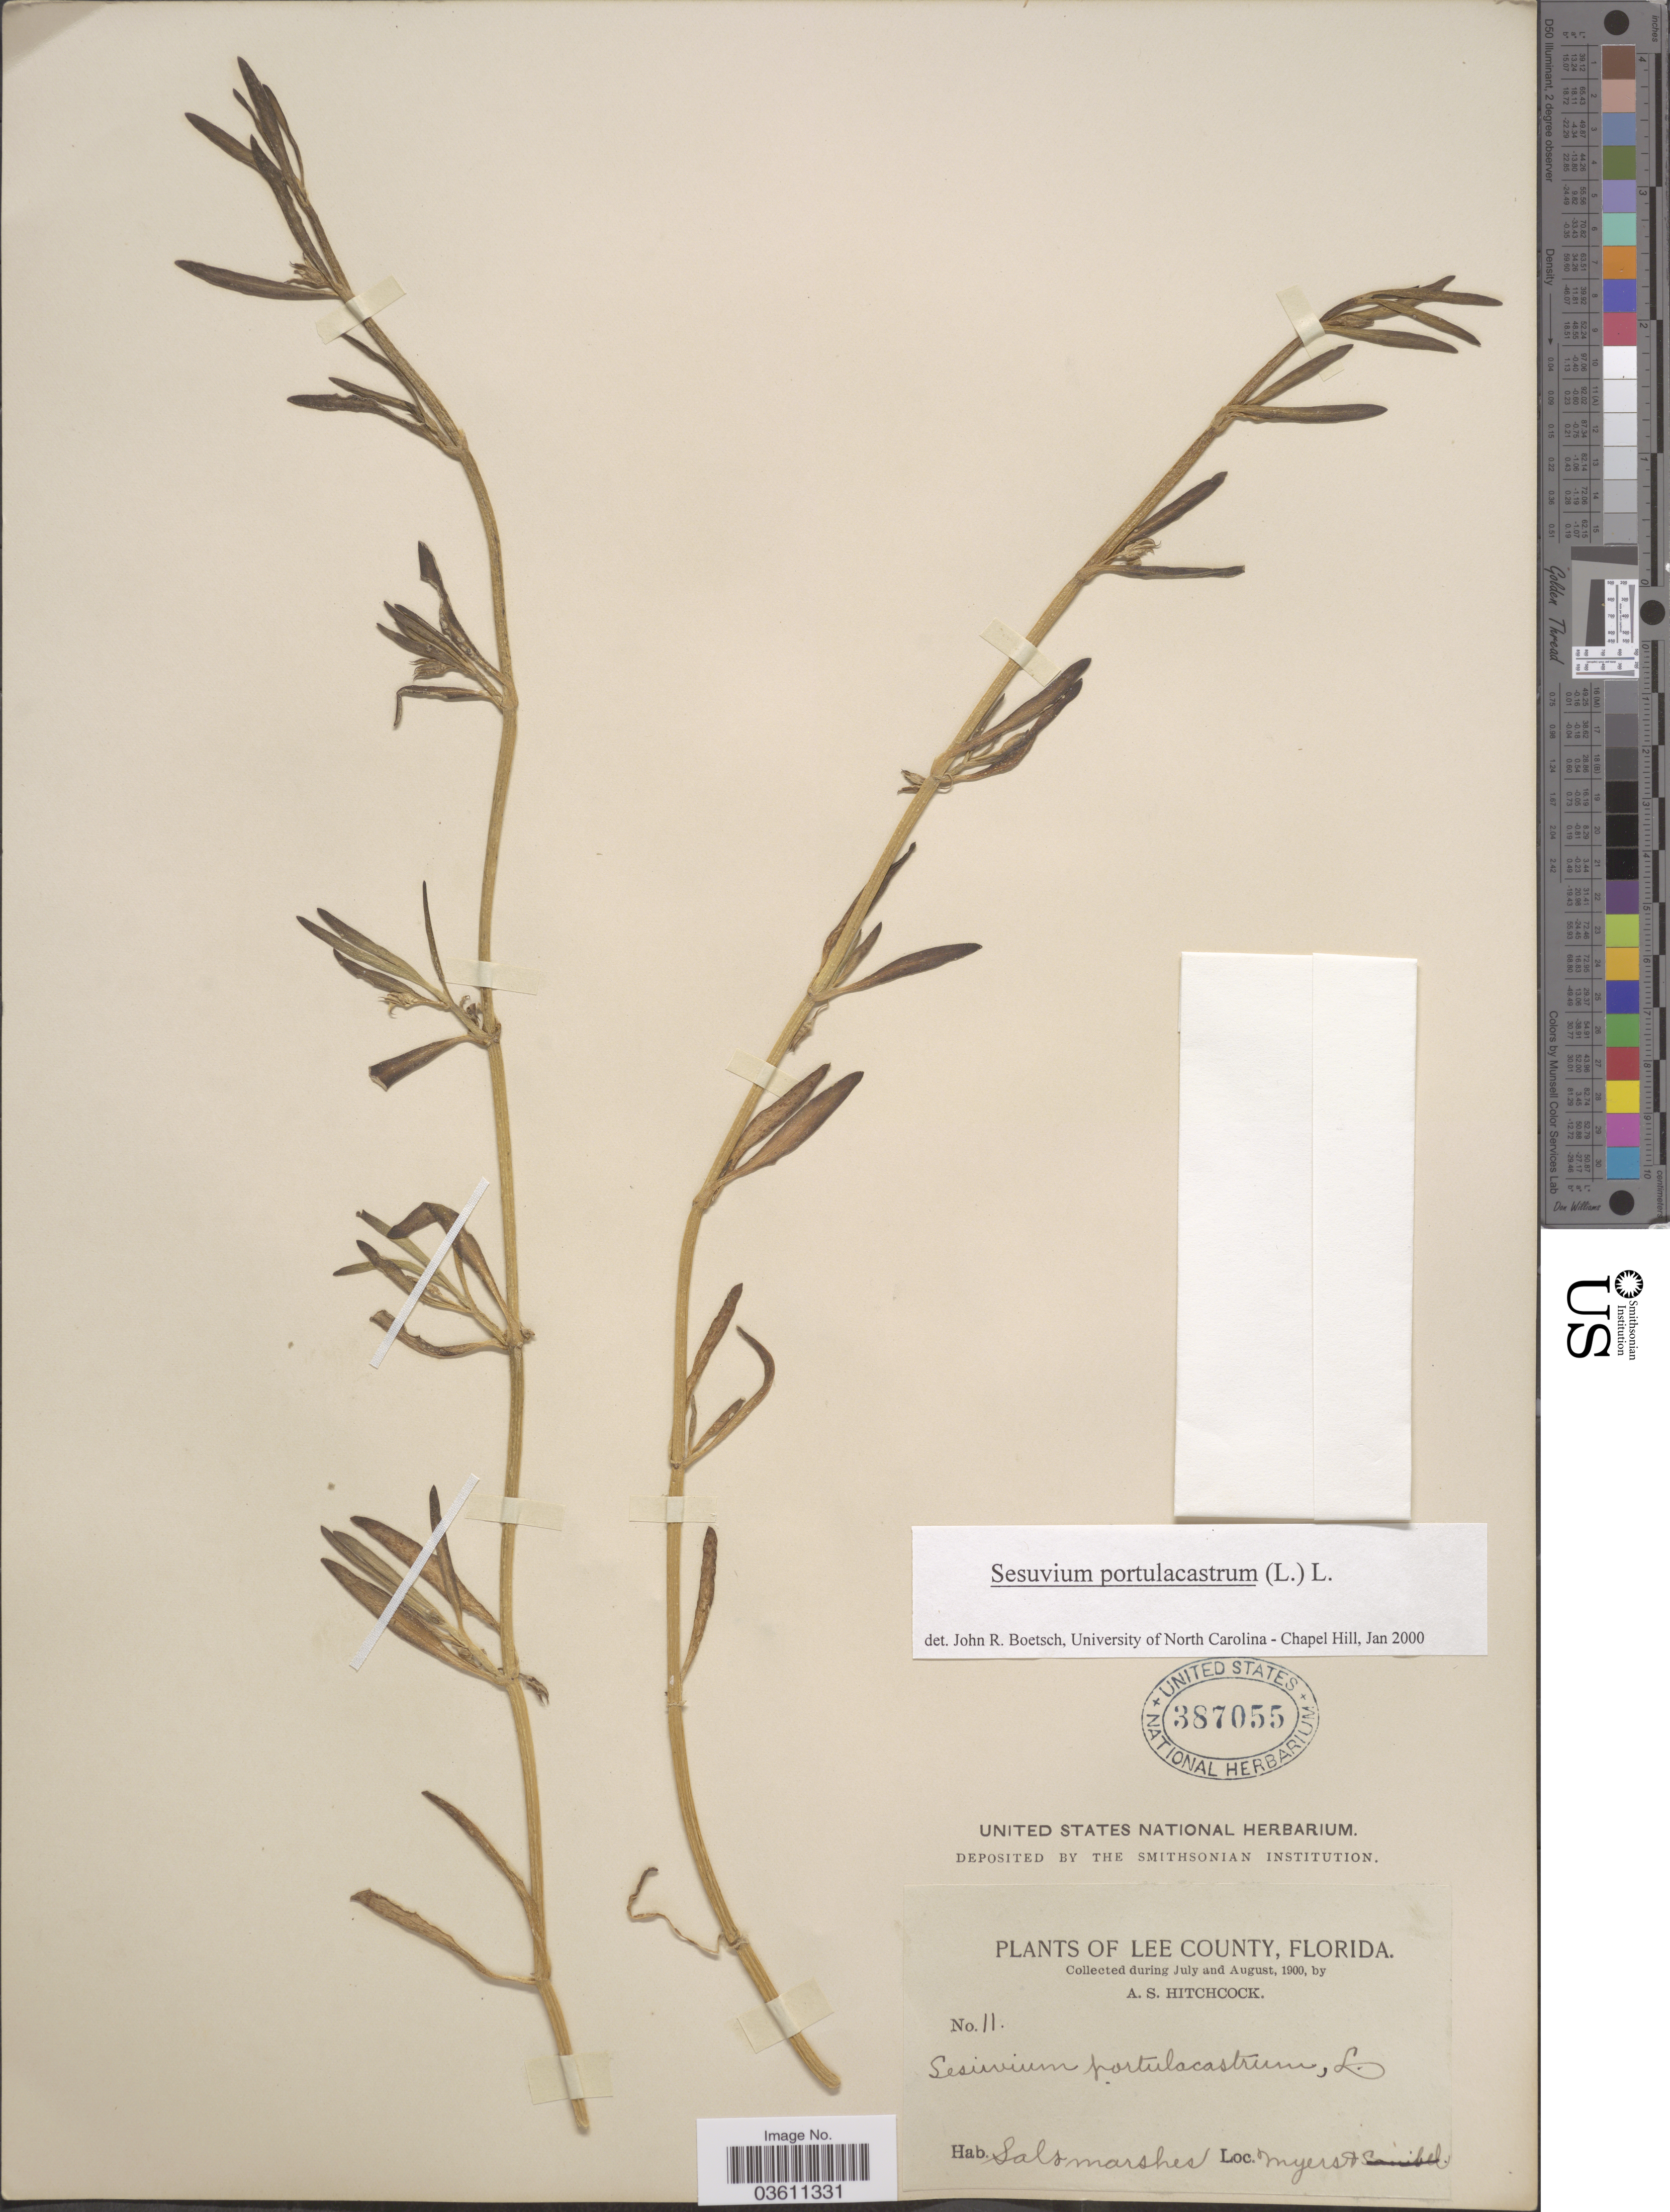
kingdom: Plantae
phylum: Tracheophyta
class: Magnoliopsida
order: Caryophyllales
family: Aizoaceae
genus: Sesuvium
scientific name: Sesuvium portulacastrum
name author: (L.) L.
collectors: A. S. Hitchcock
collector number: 11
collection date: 1900-07/1900-08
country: United States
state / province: Florida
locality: Lee County. Myers.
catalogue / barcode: US 387055